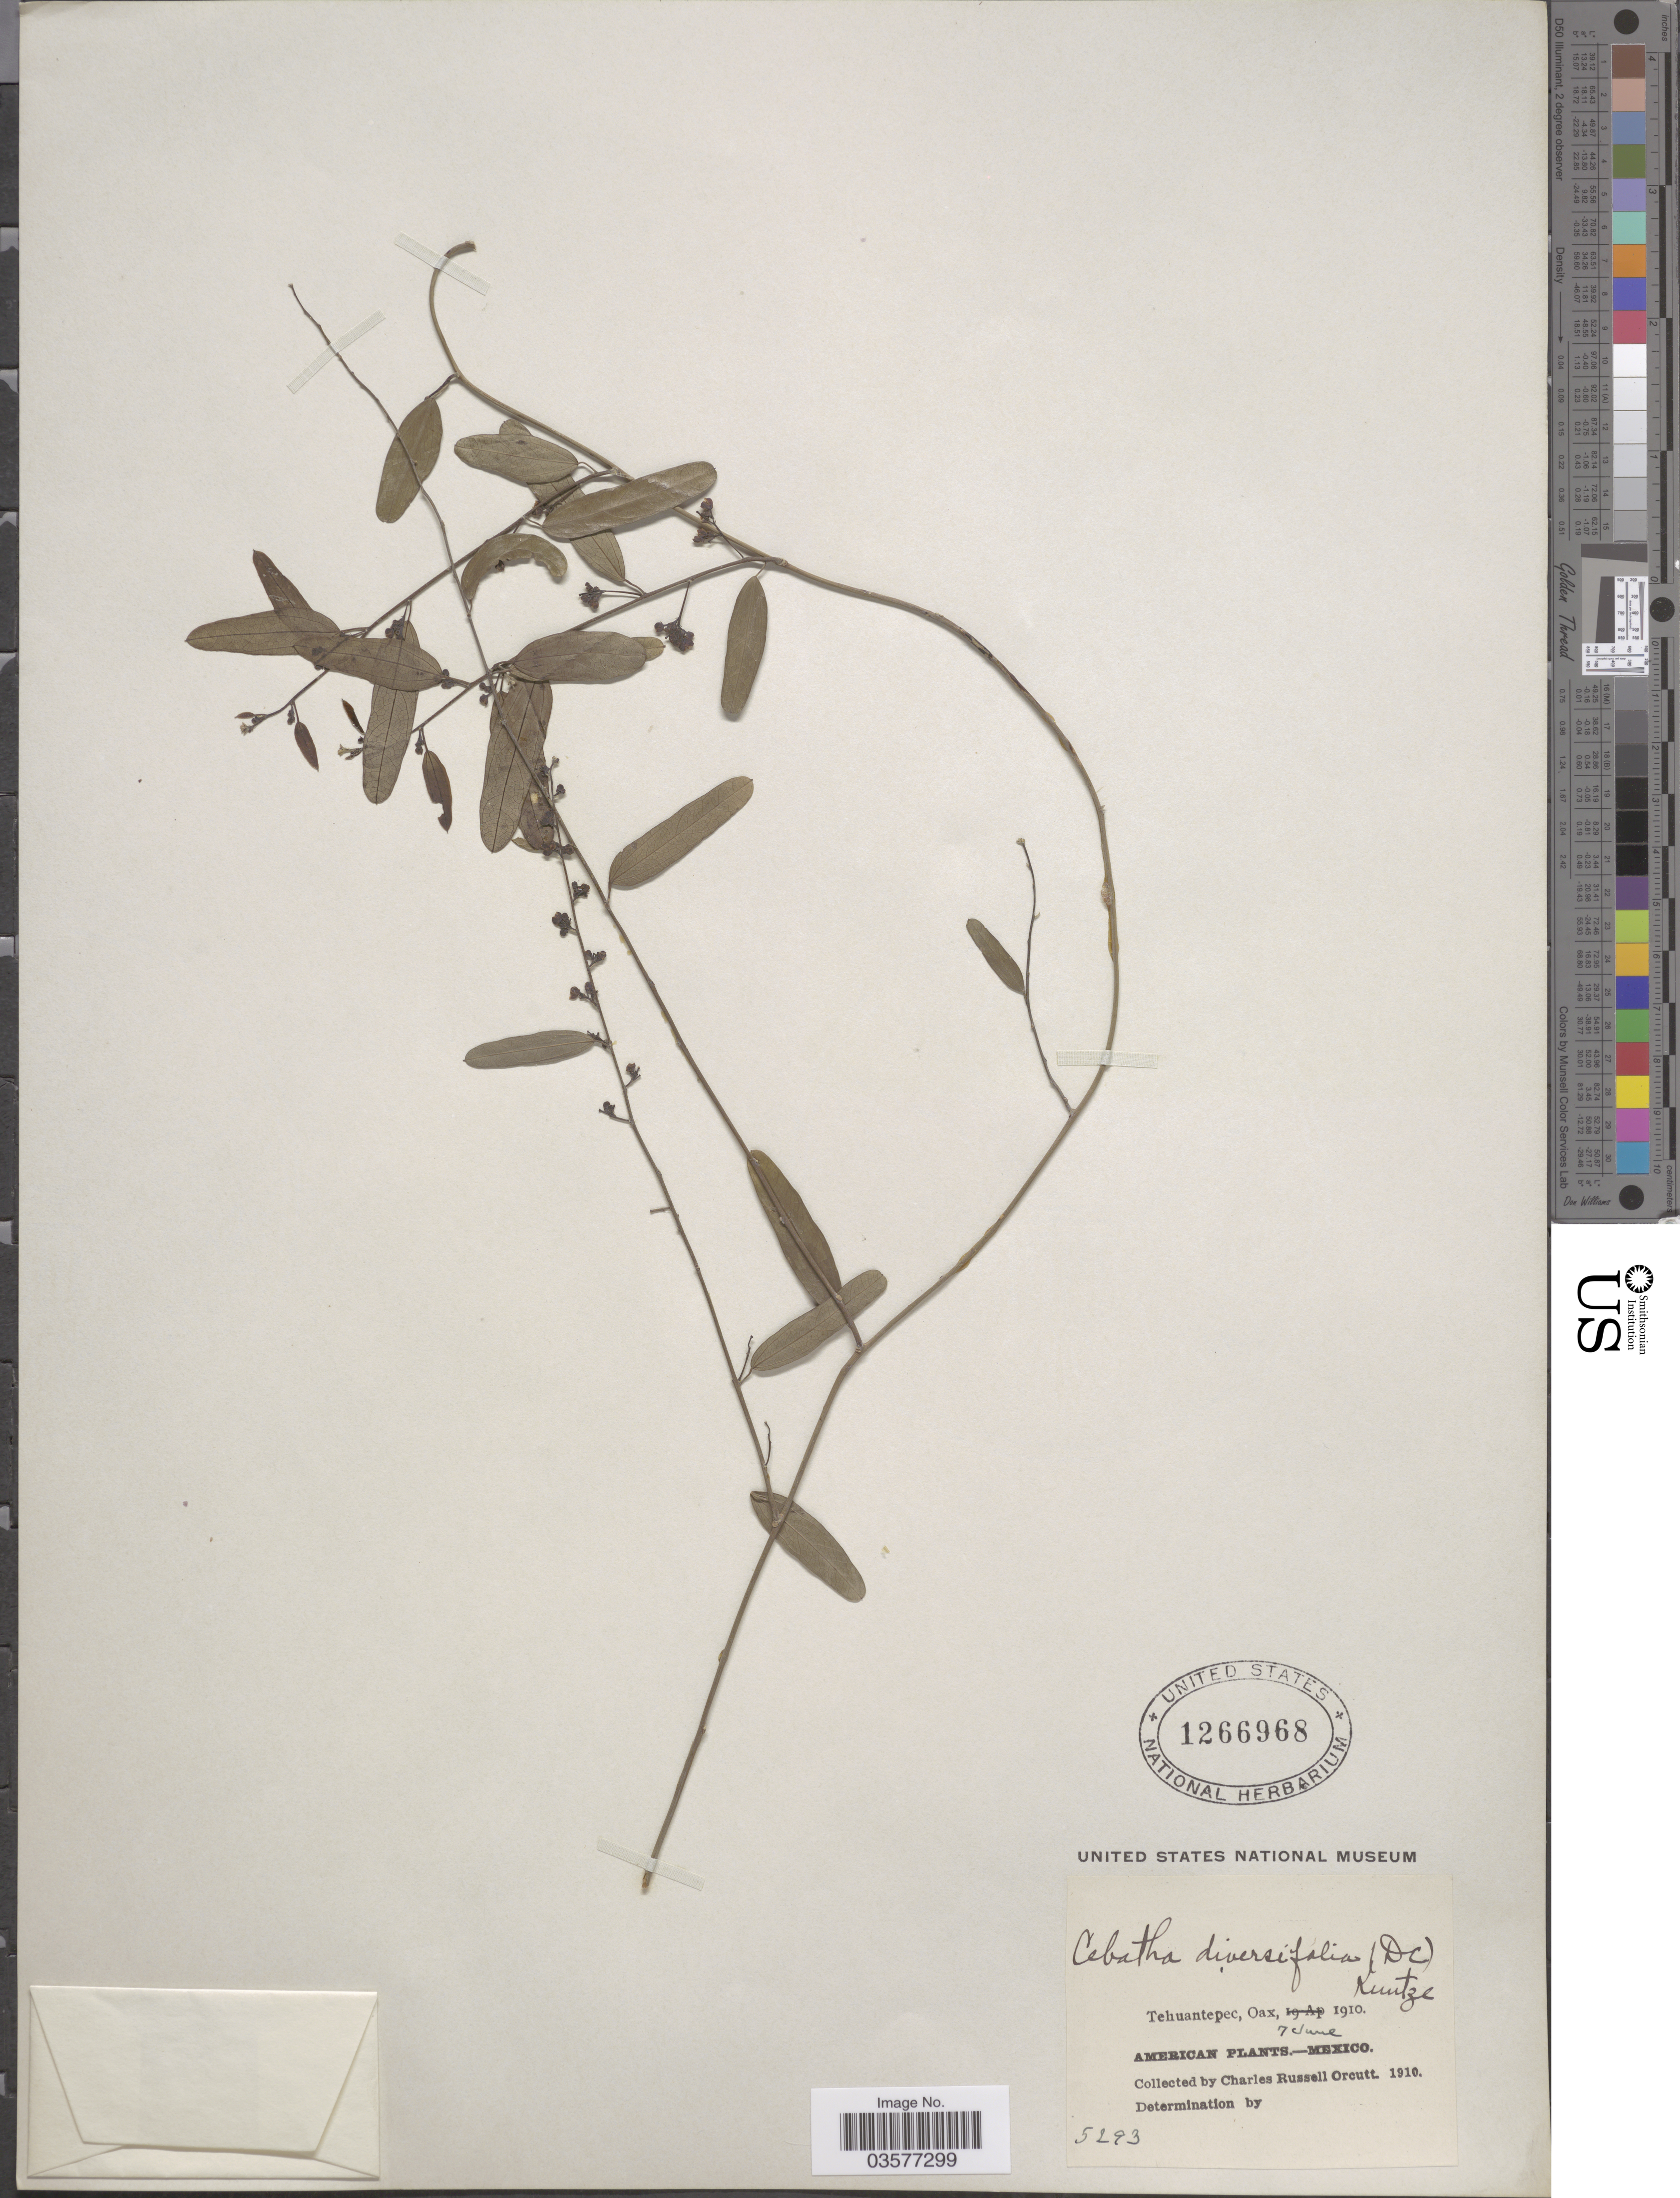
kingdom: Plantae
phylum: Tracheophyta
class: Magnoliopsida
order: Ranunculales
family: Menispermaceae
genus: Cocculus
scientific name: Cocculus diversifolius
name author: DC.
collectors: C. R. Orcutt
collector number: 5293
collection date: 1910-06-07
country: Mexico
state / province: Oaxaca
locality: Tehuantepec.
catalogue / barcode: US 1266968